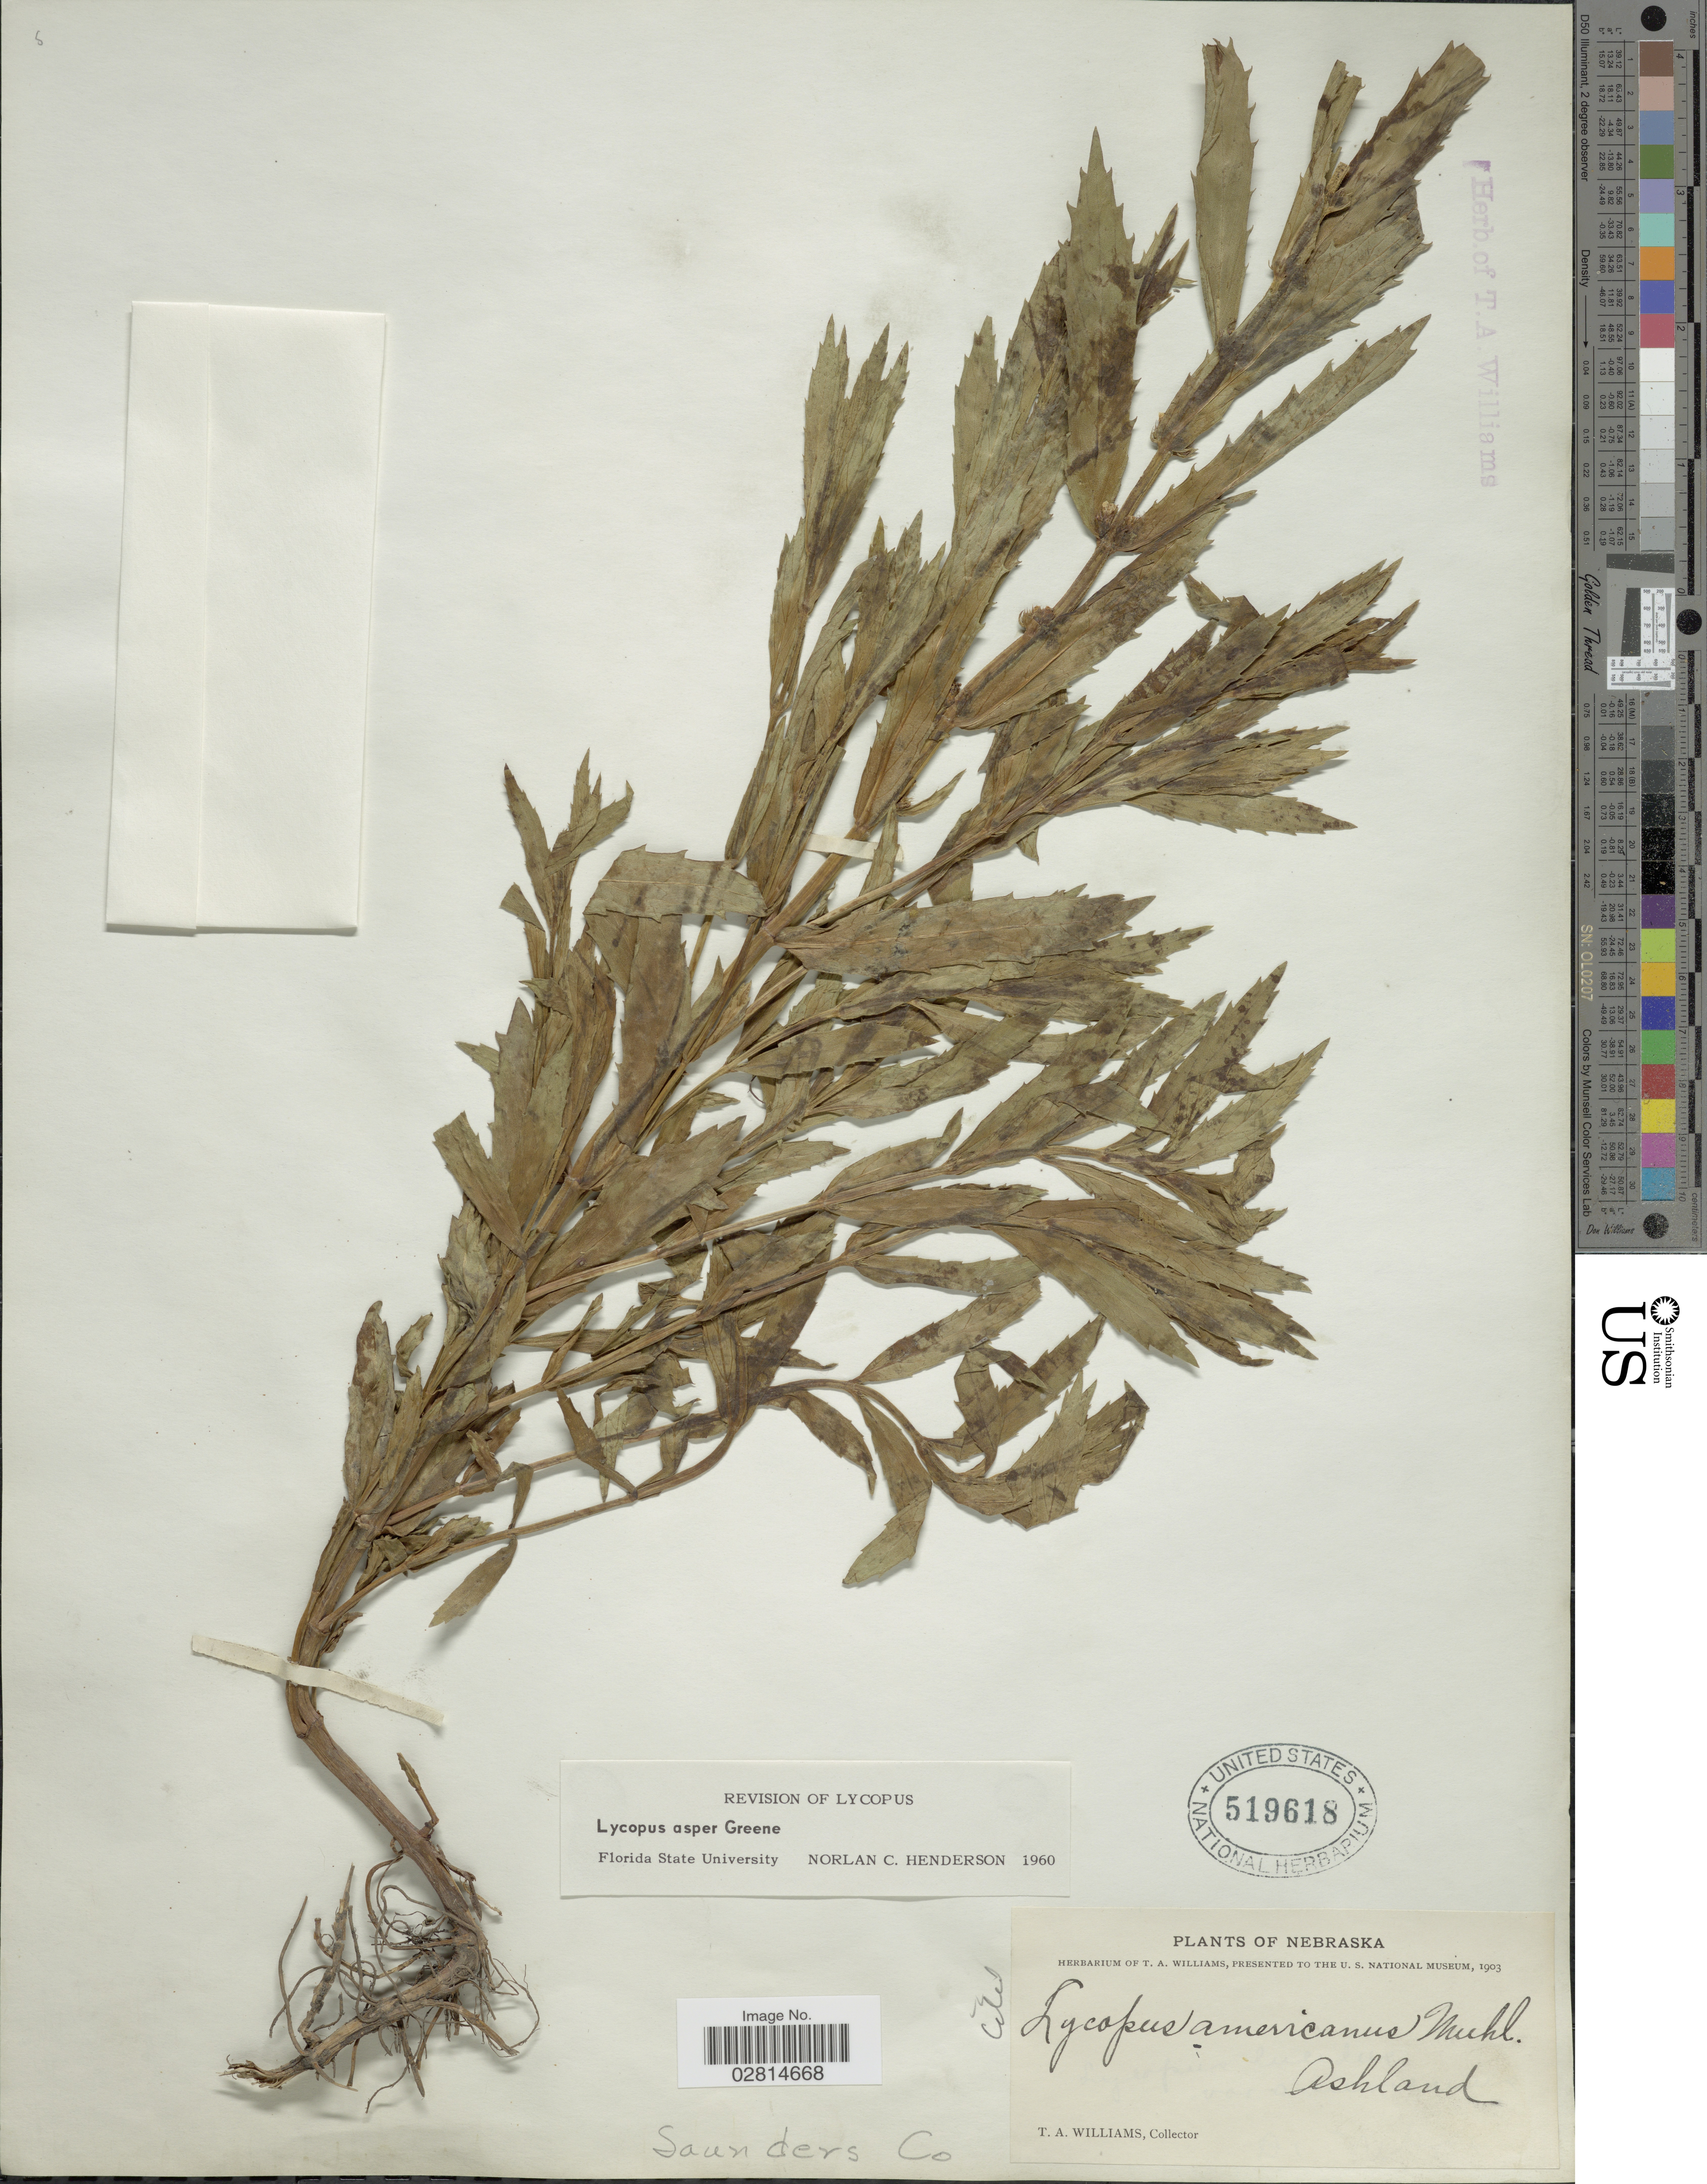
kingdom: Plantae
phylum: Tracheophyta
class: Magnoliopsida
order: Lamiales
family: Lamiaceae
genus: Lycopus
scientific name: Lycopus asper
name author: Greene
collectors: T. A. Williams (herbarium)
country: United States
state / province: Nebraska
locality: Ashland. Saunders Co.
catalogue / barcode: US 519618